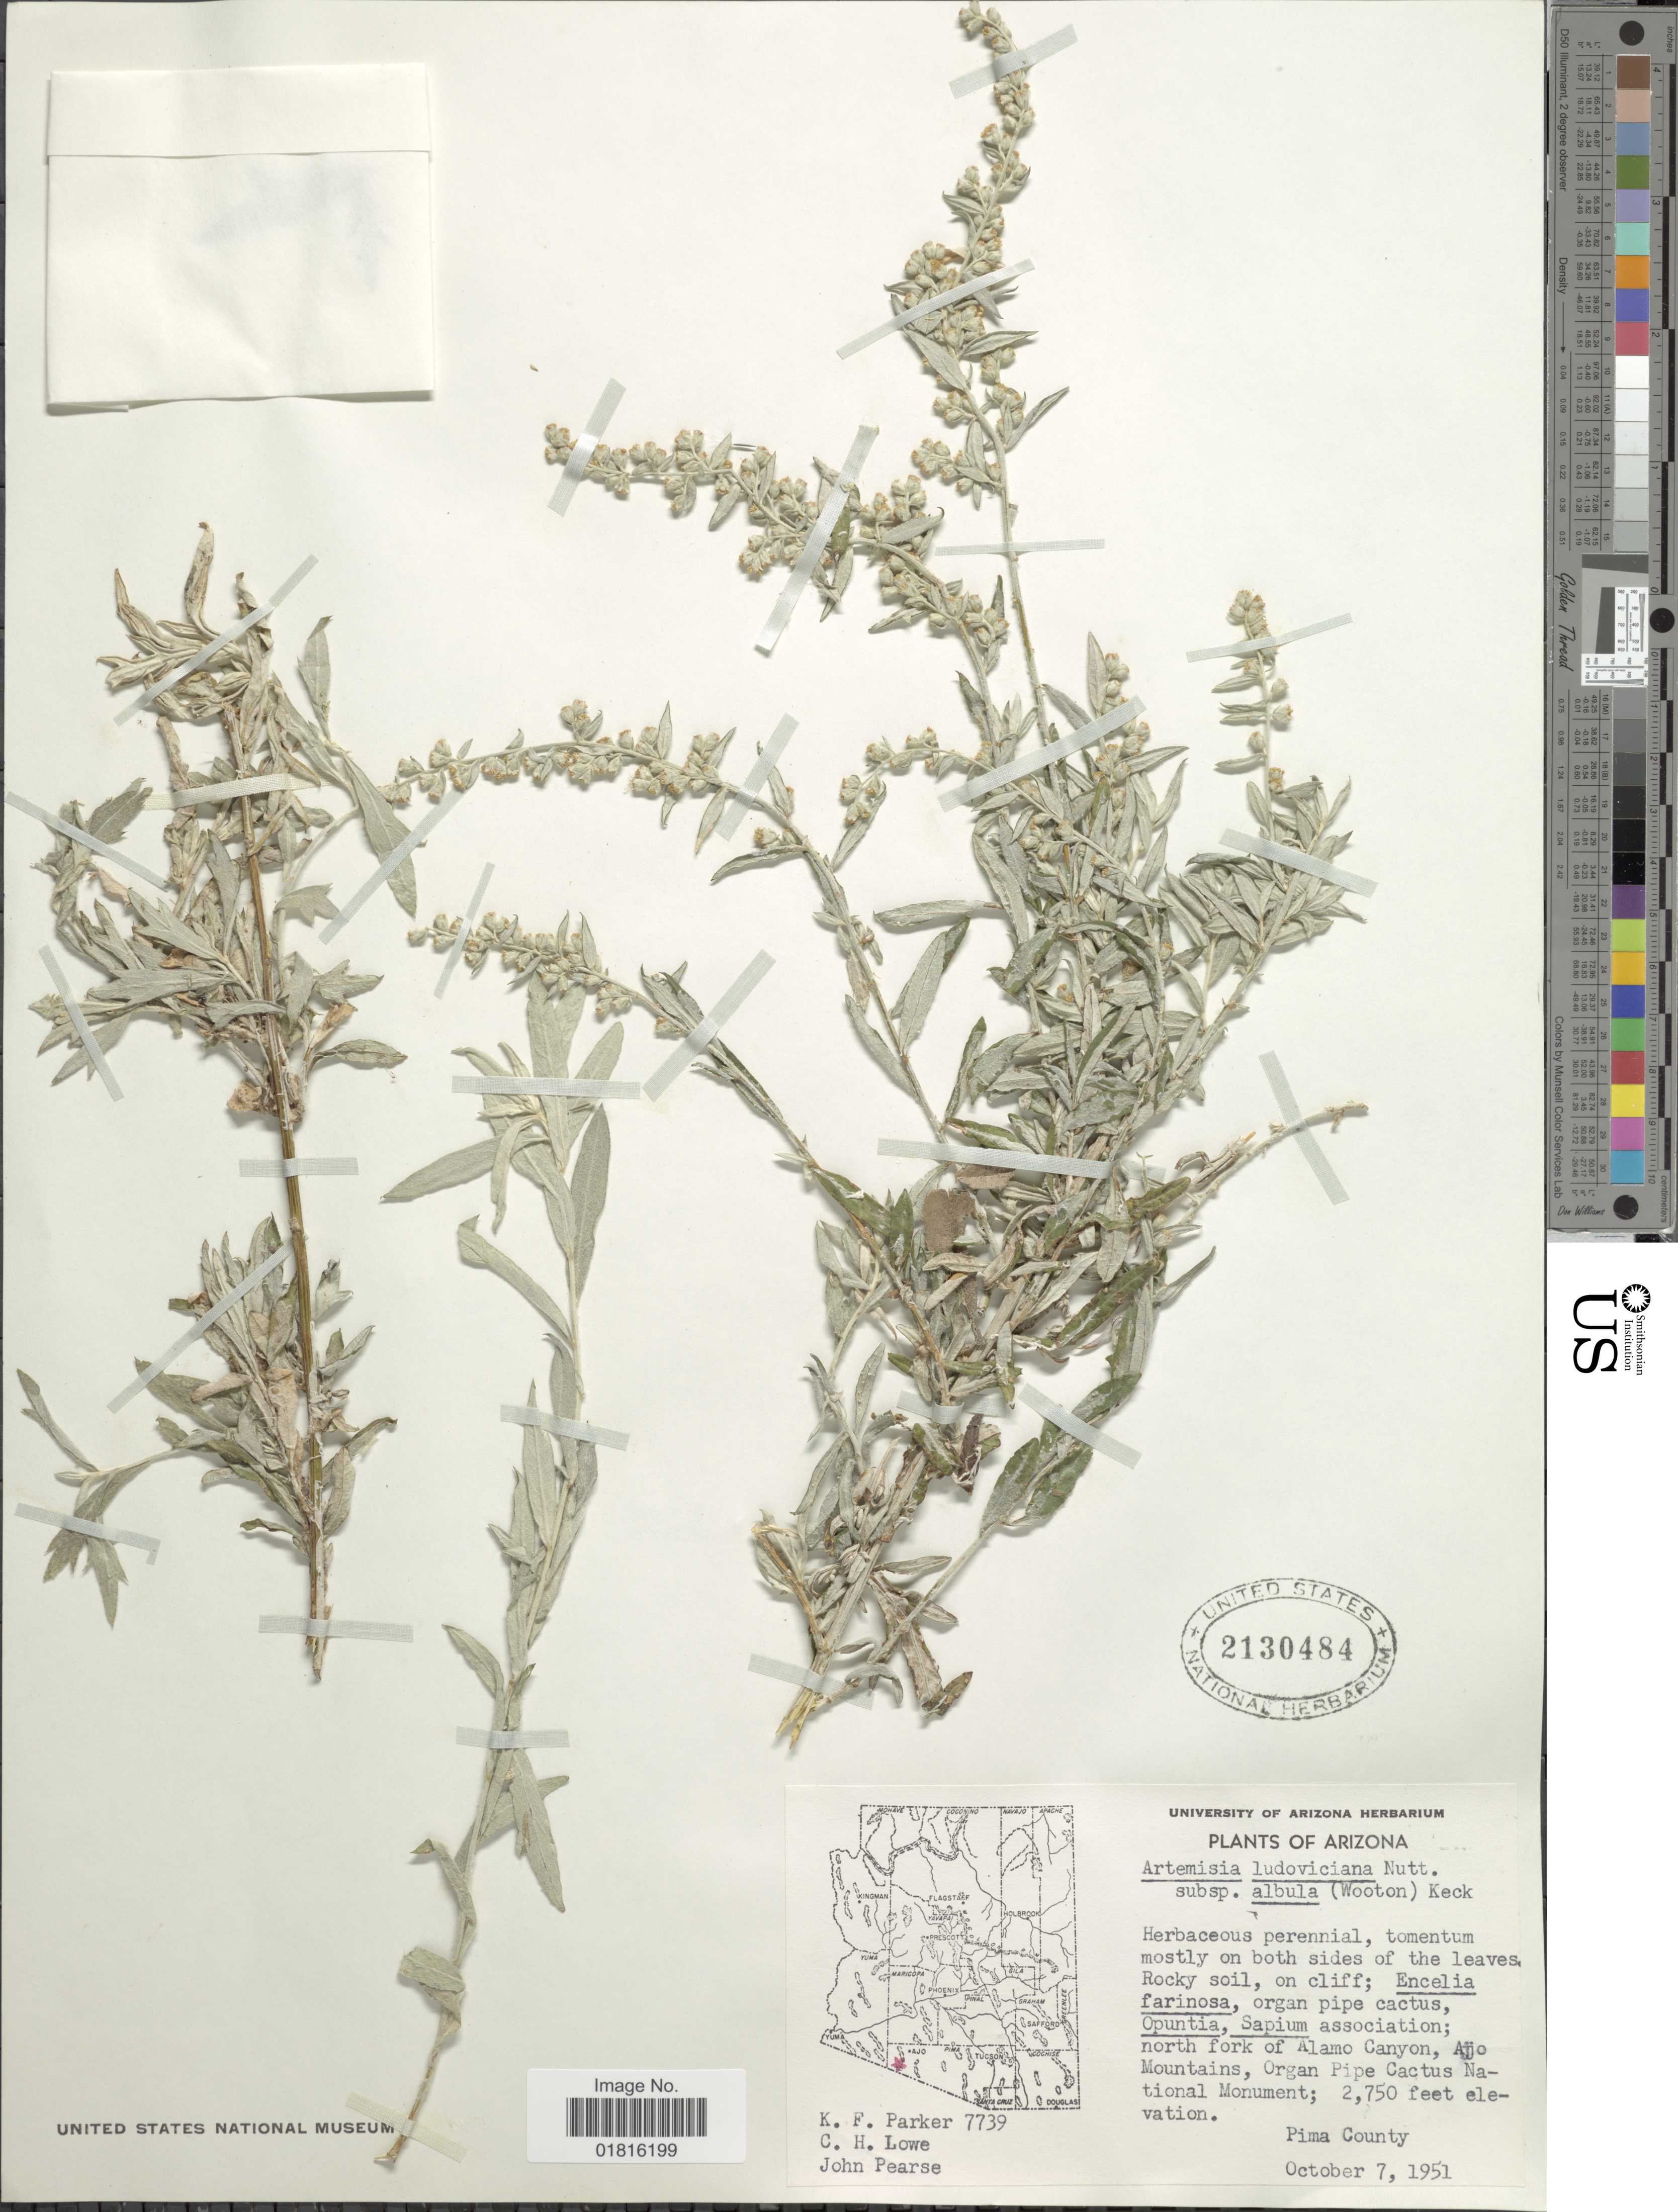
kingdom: Plantae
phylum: Tracheophyta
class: Magnoliopsida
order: Asterales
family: Asteraceae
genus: Artemisia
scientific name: Artemisia ludoviciana subsp. albula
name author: (Wooton) D.D. Keck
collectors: K. F. Parker, C. Lowe & J. Pearse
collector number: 7739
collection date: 1951-10-07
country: United States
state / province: Arizona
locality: North fork of Alamo Canyon, Ajjo Mountains, Organ Pipe Cactus National Monument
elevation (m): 838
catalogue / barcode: US 2130484